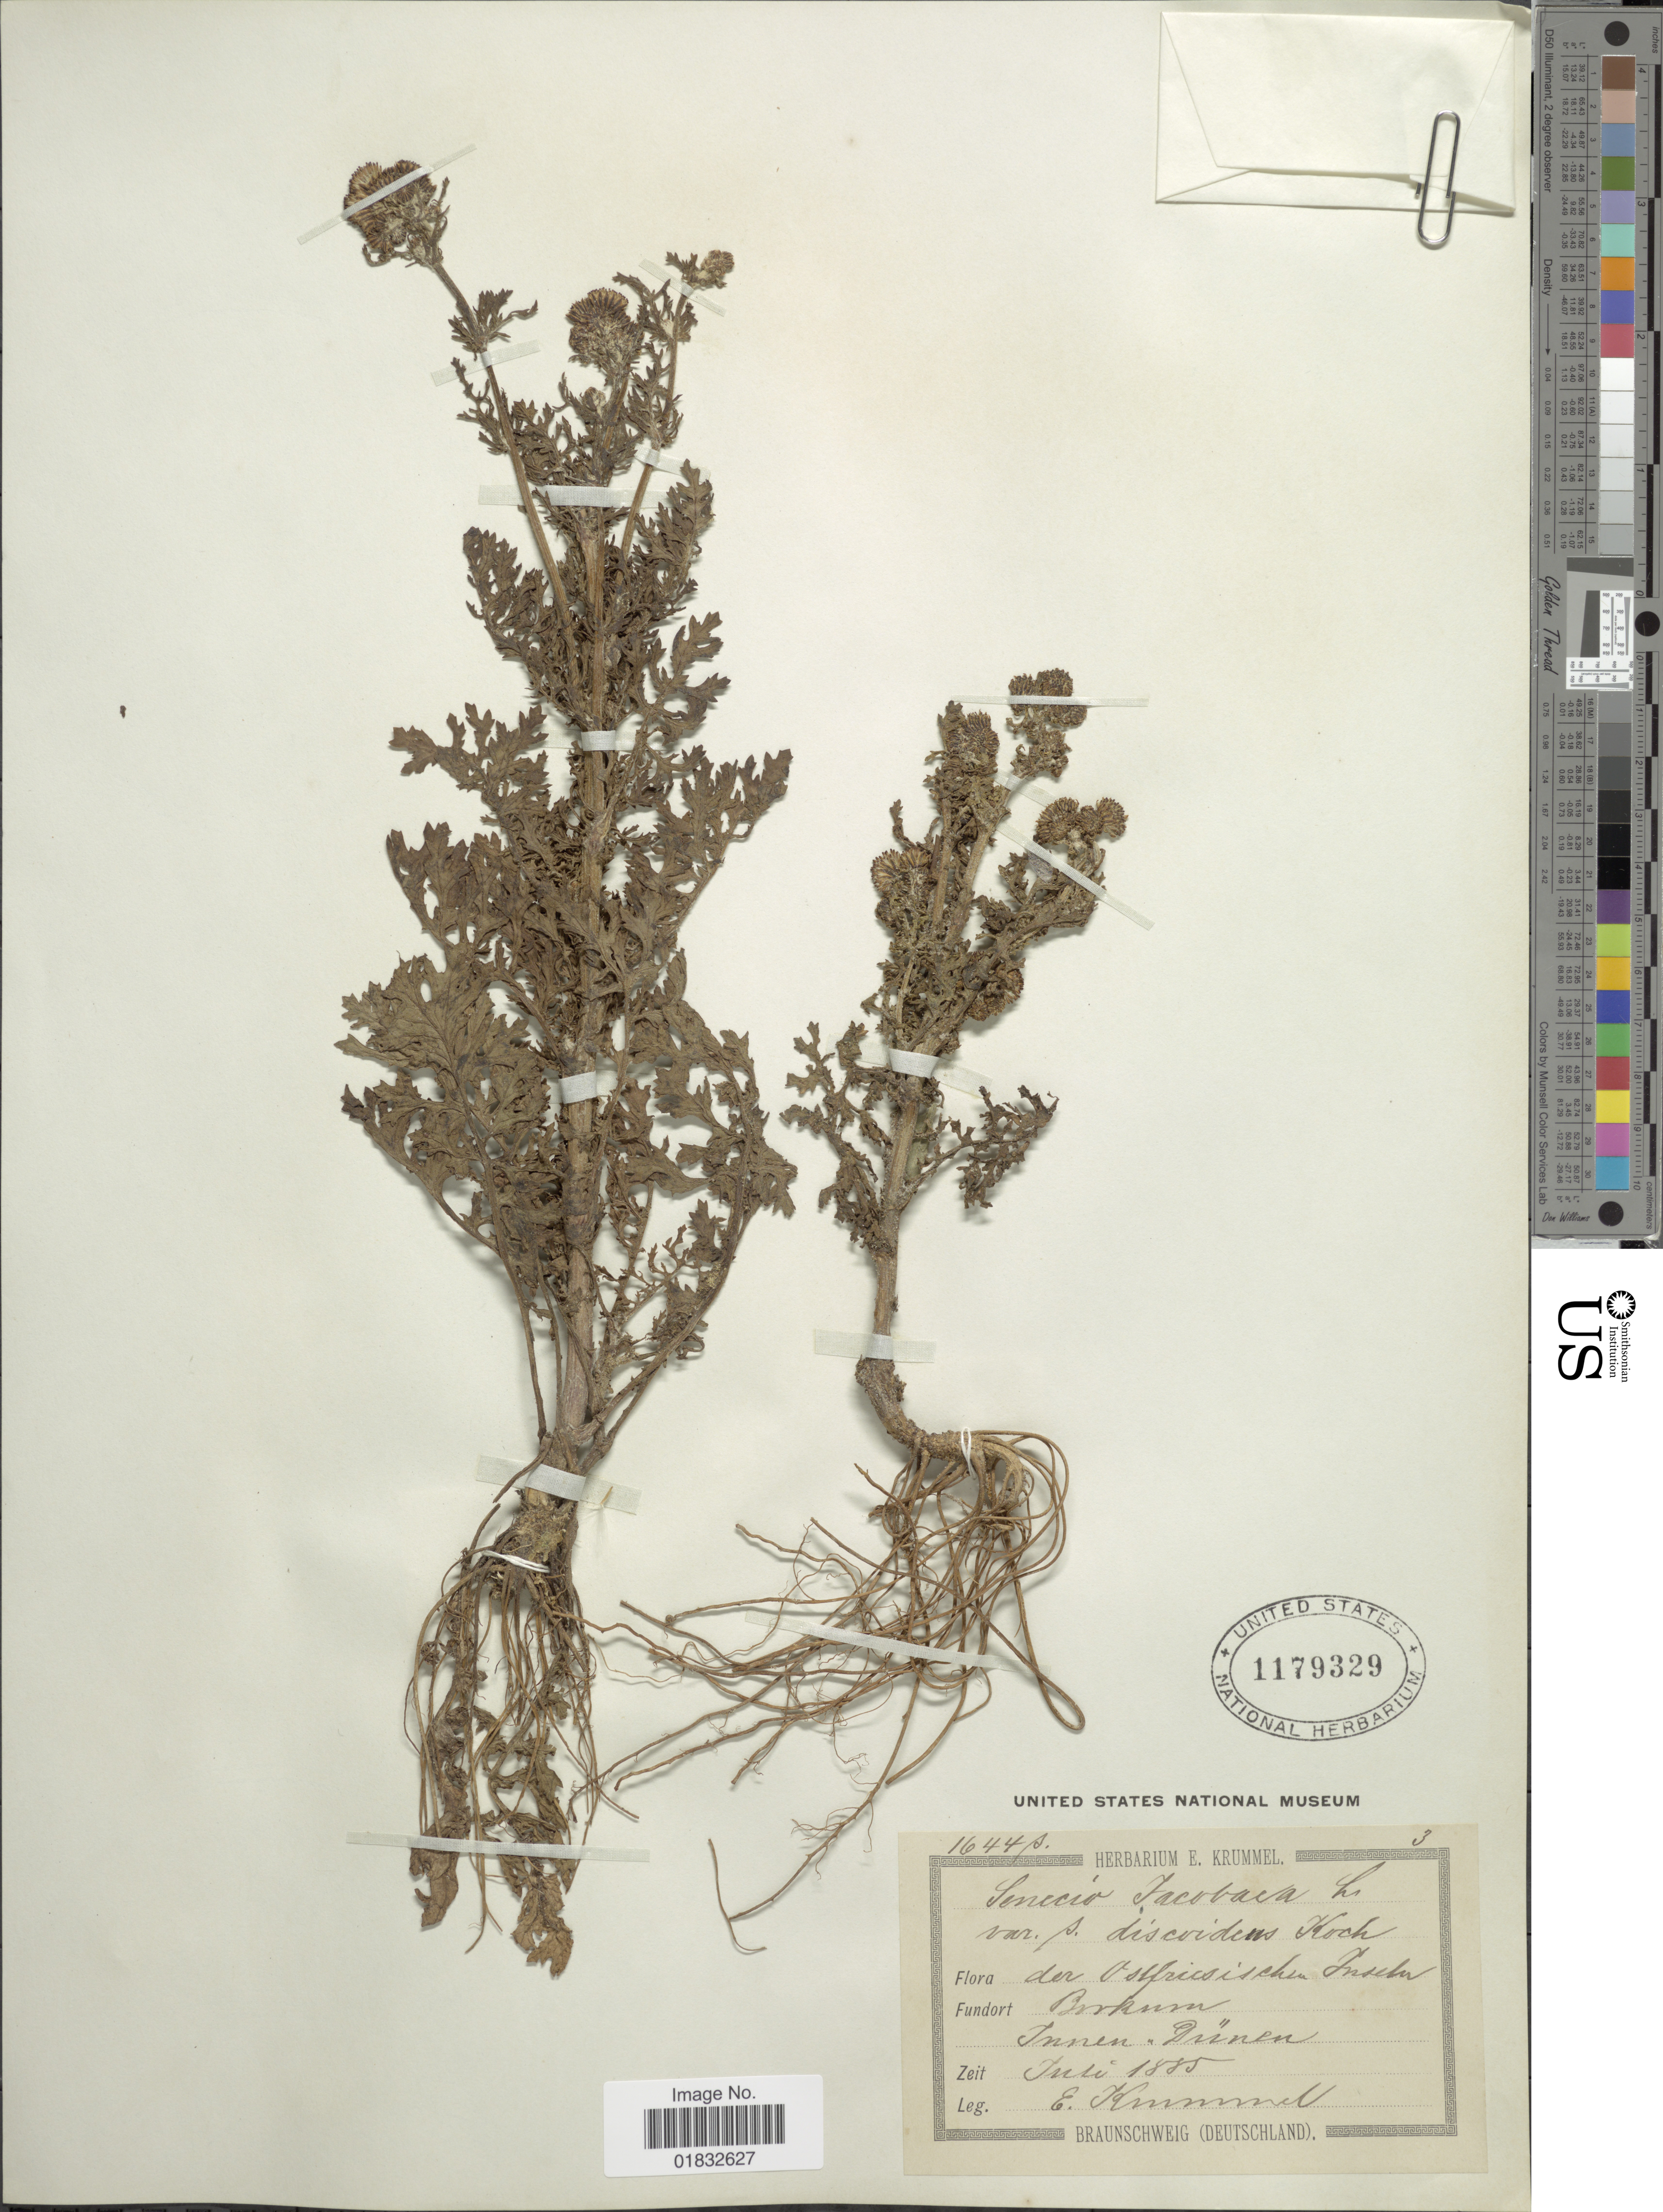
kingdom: Plantae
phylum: Tracheophyta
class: Magnoliopsida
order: Asterales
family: Asteraceae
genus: Jacobaea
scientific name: Jacobaea vulgaris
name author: Gaertn.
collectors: E. Krummel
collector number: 1644s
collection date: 1885-07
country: Germany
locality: Der Ostfricsischen Inseln, Borkum Innen Dünnen [interpreted]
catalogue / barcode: US 1179329